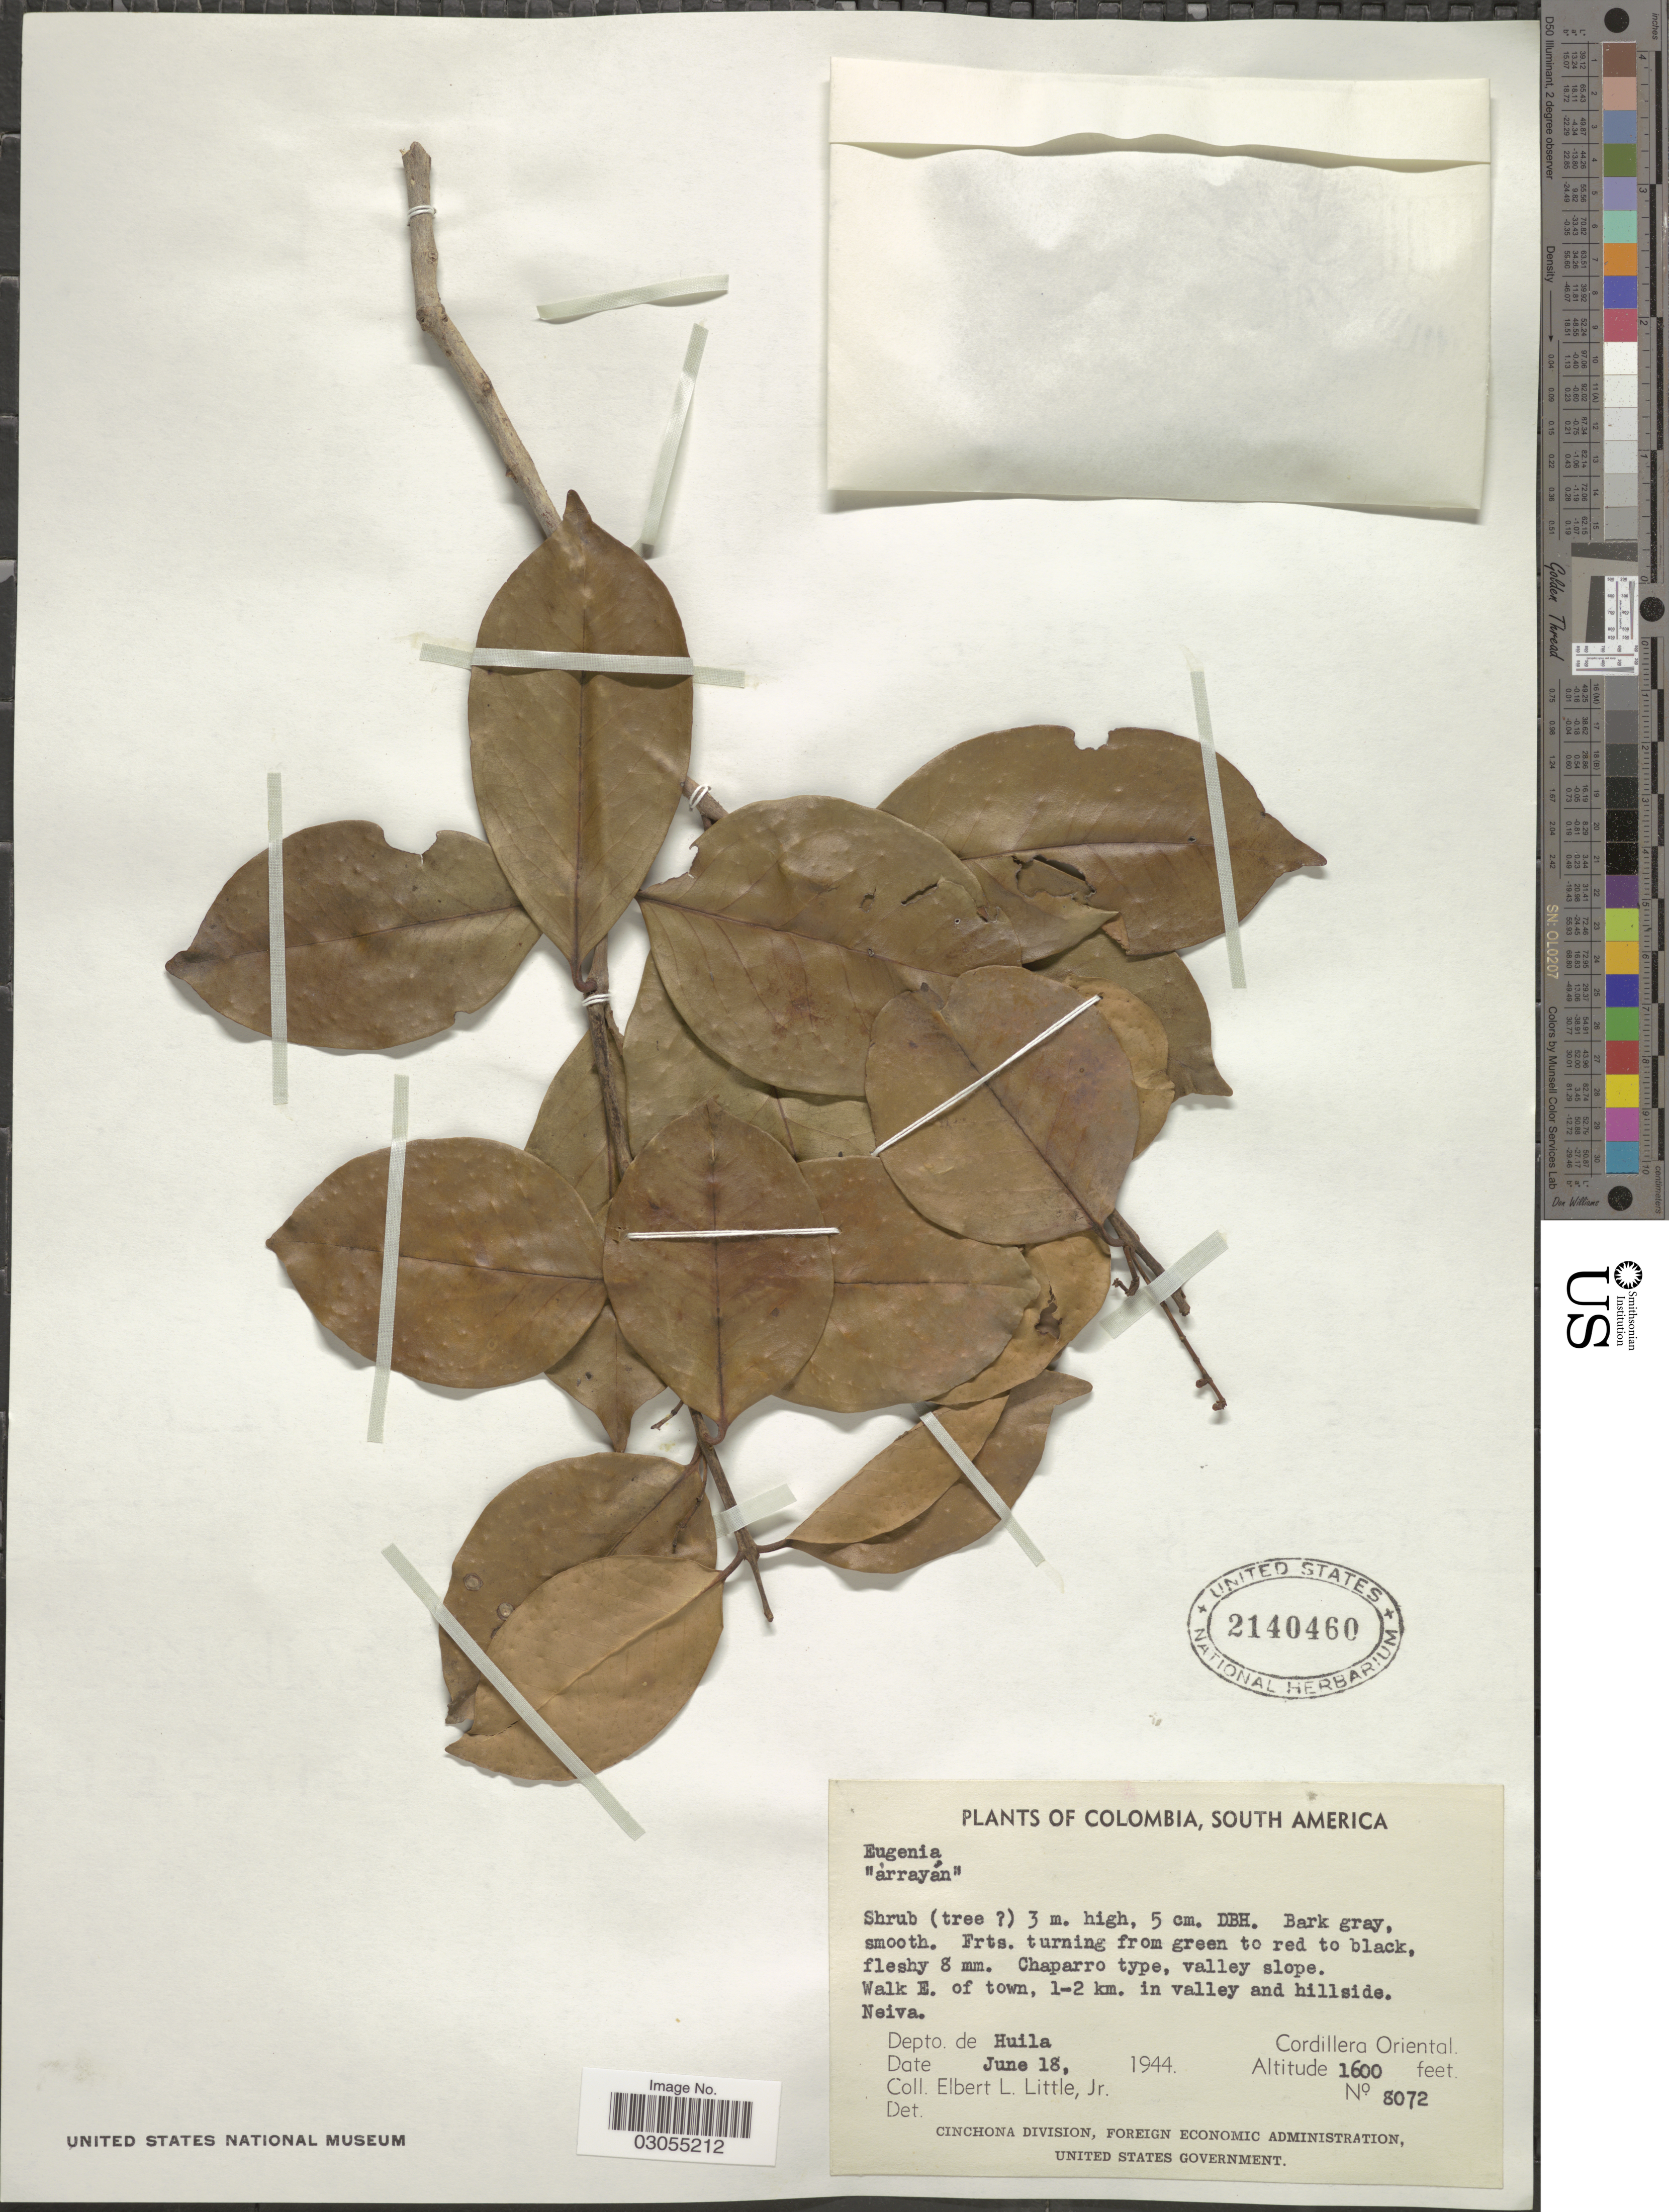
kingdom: Plantae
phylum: Tracheophyta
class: Magnoliopsida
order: Myrtales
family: Myrtaceae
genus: Eugenia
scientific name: Eugenia sp.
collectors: E. L. Little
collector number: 8072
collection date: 1944-06-18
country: Colombia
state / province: Huila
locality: Chaparro type, valley slope. Walk E. of town, 1-2 km. in valley and hillside. Neiva. Depto. de Huila. Cordillera Oriental.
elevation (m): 488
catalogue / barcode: US 2140460